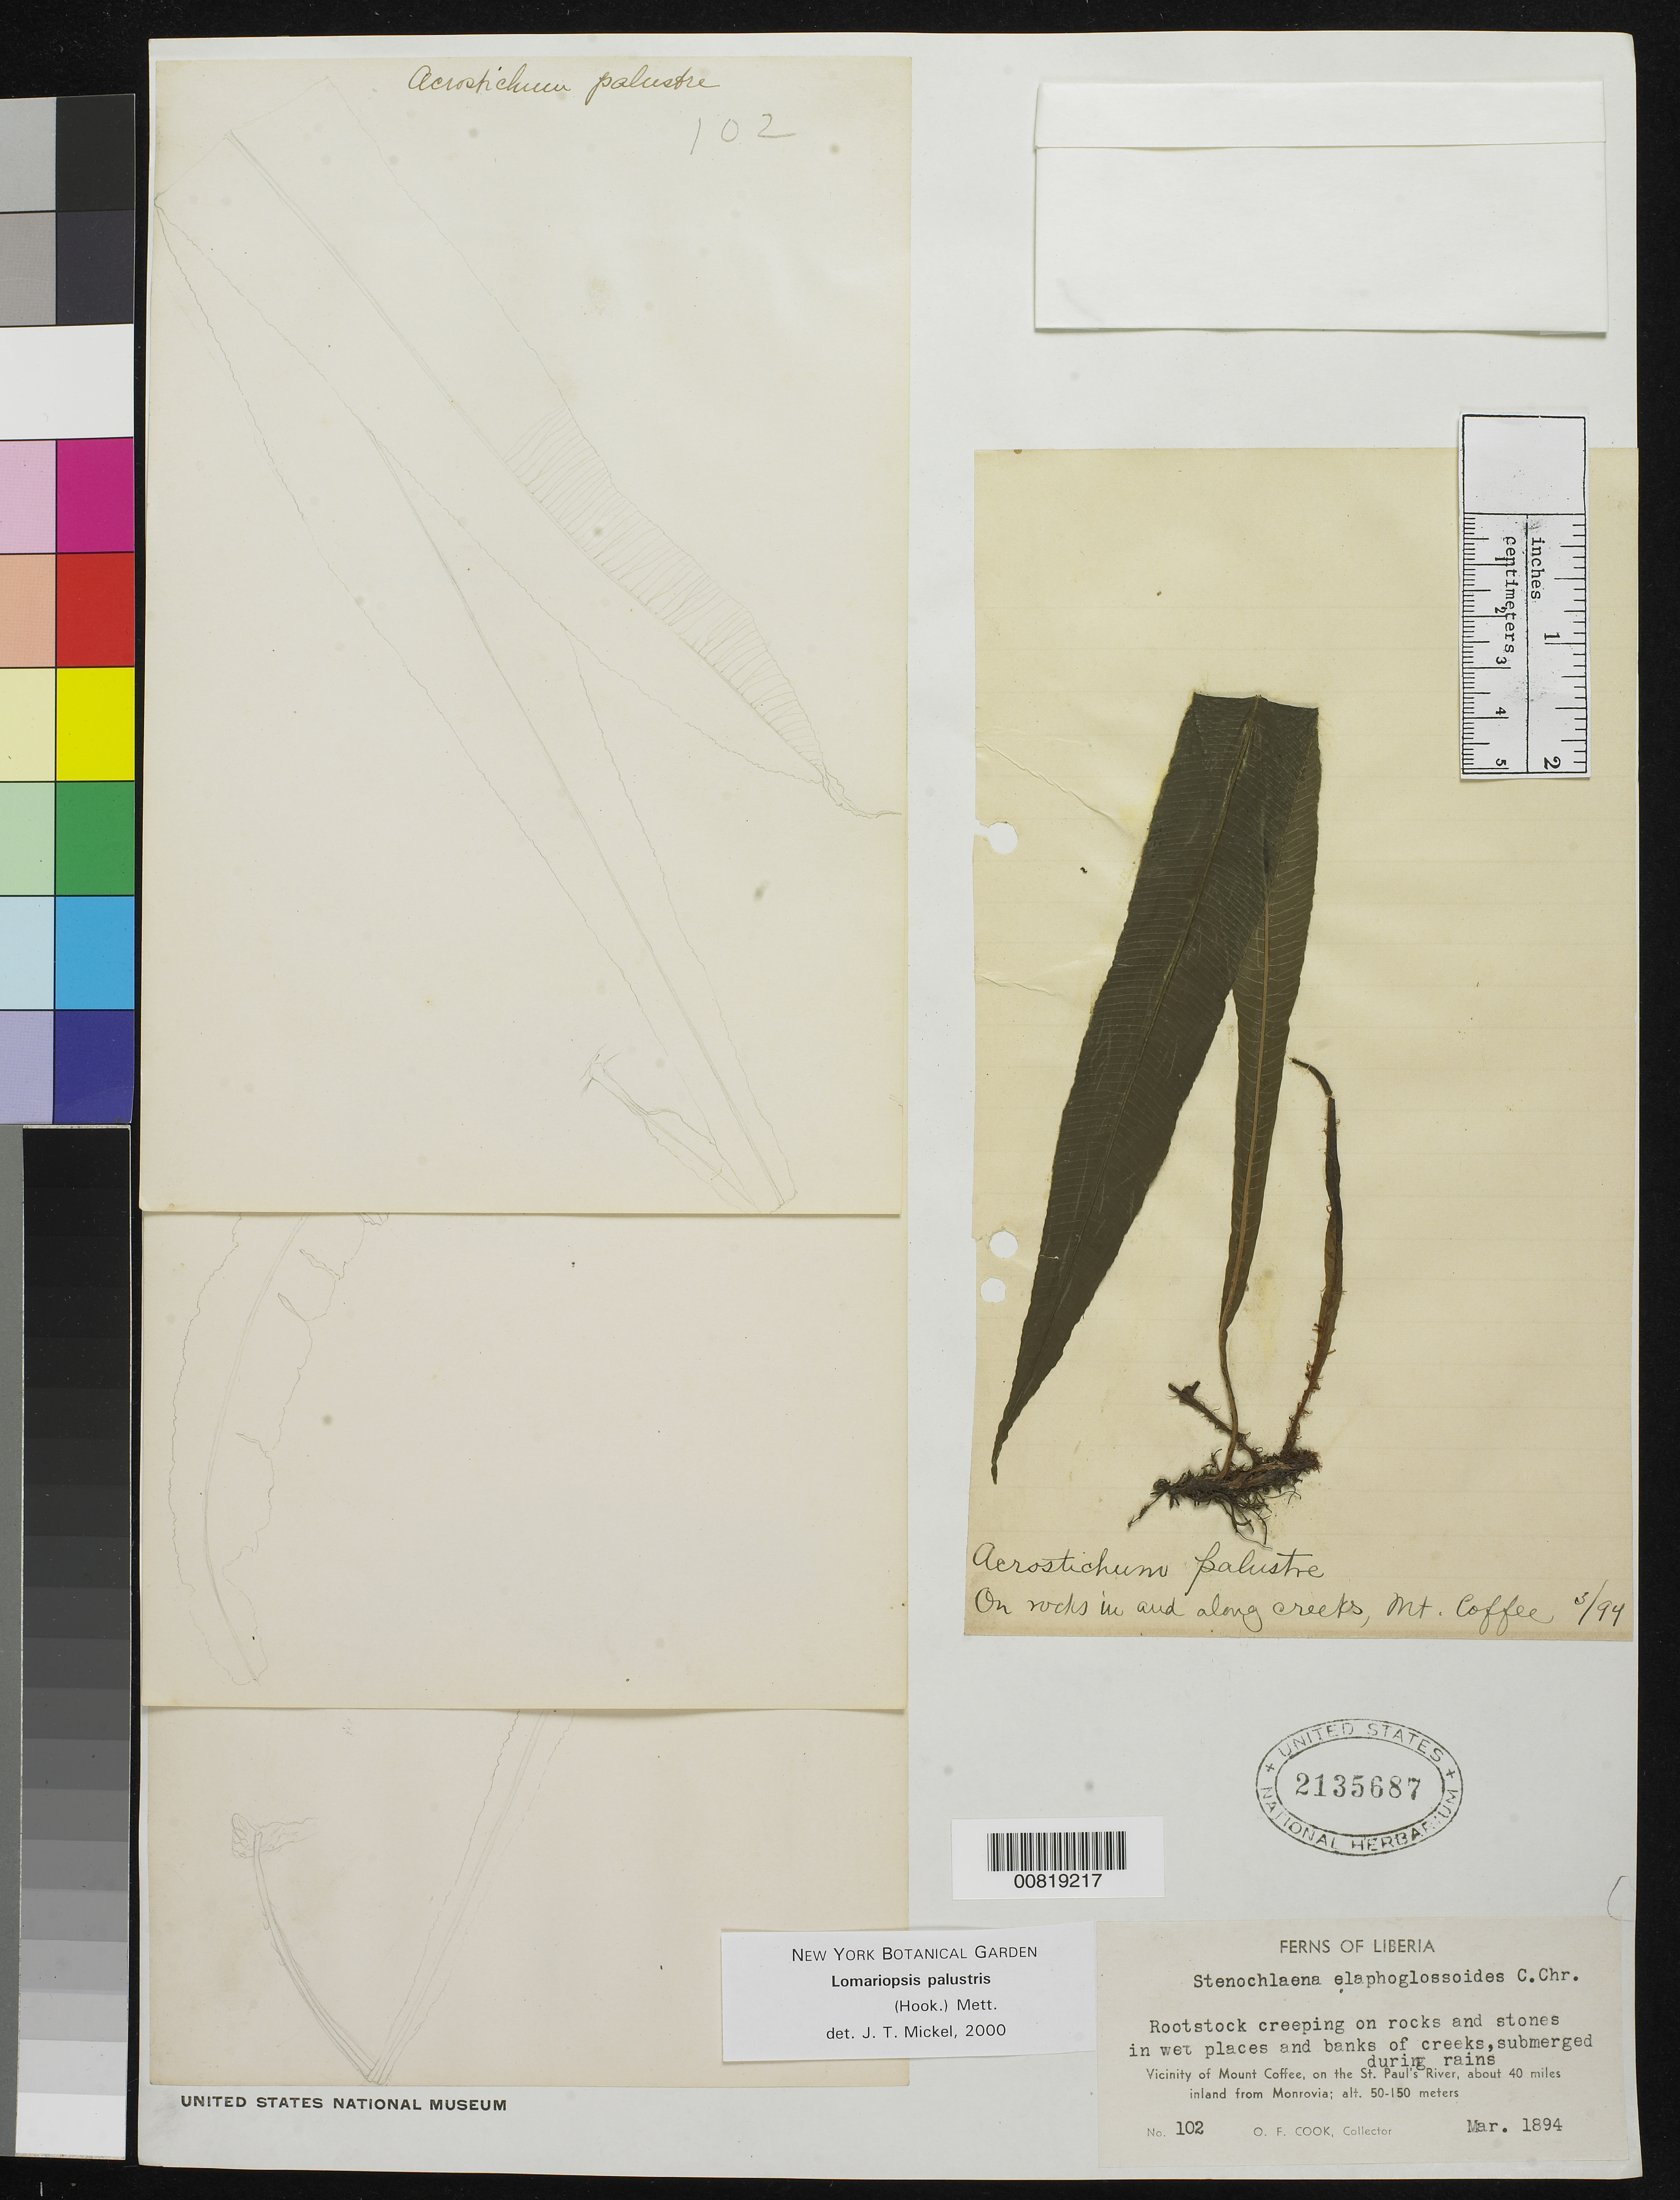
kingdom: Plantae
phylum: Tracheophyta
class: Polypodiopsida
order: Polypodiales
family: Lomariopsidaceae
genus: Lomariopsis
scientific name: Lomariopsis palustris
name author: (Hook.) Mett.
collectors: O. F. Cook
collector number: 102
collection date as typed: Mar 1894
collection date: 1894-03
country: Liberia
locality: Vicinity of Mt. Coffee, on the St. Paul's River, about 40 miles inland from Monrovia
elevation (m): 50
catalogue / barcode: US 2135687